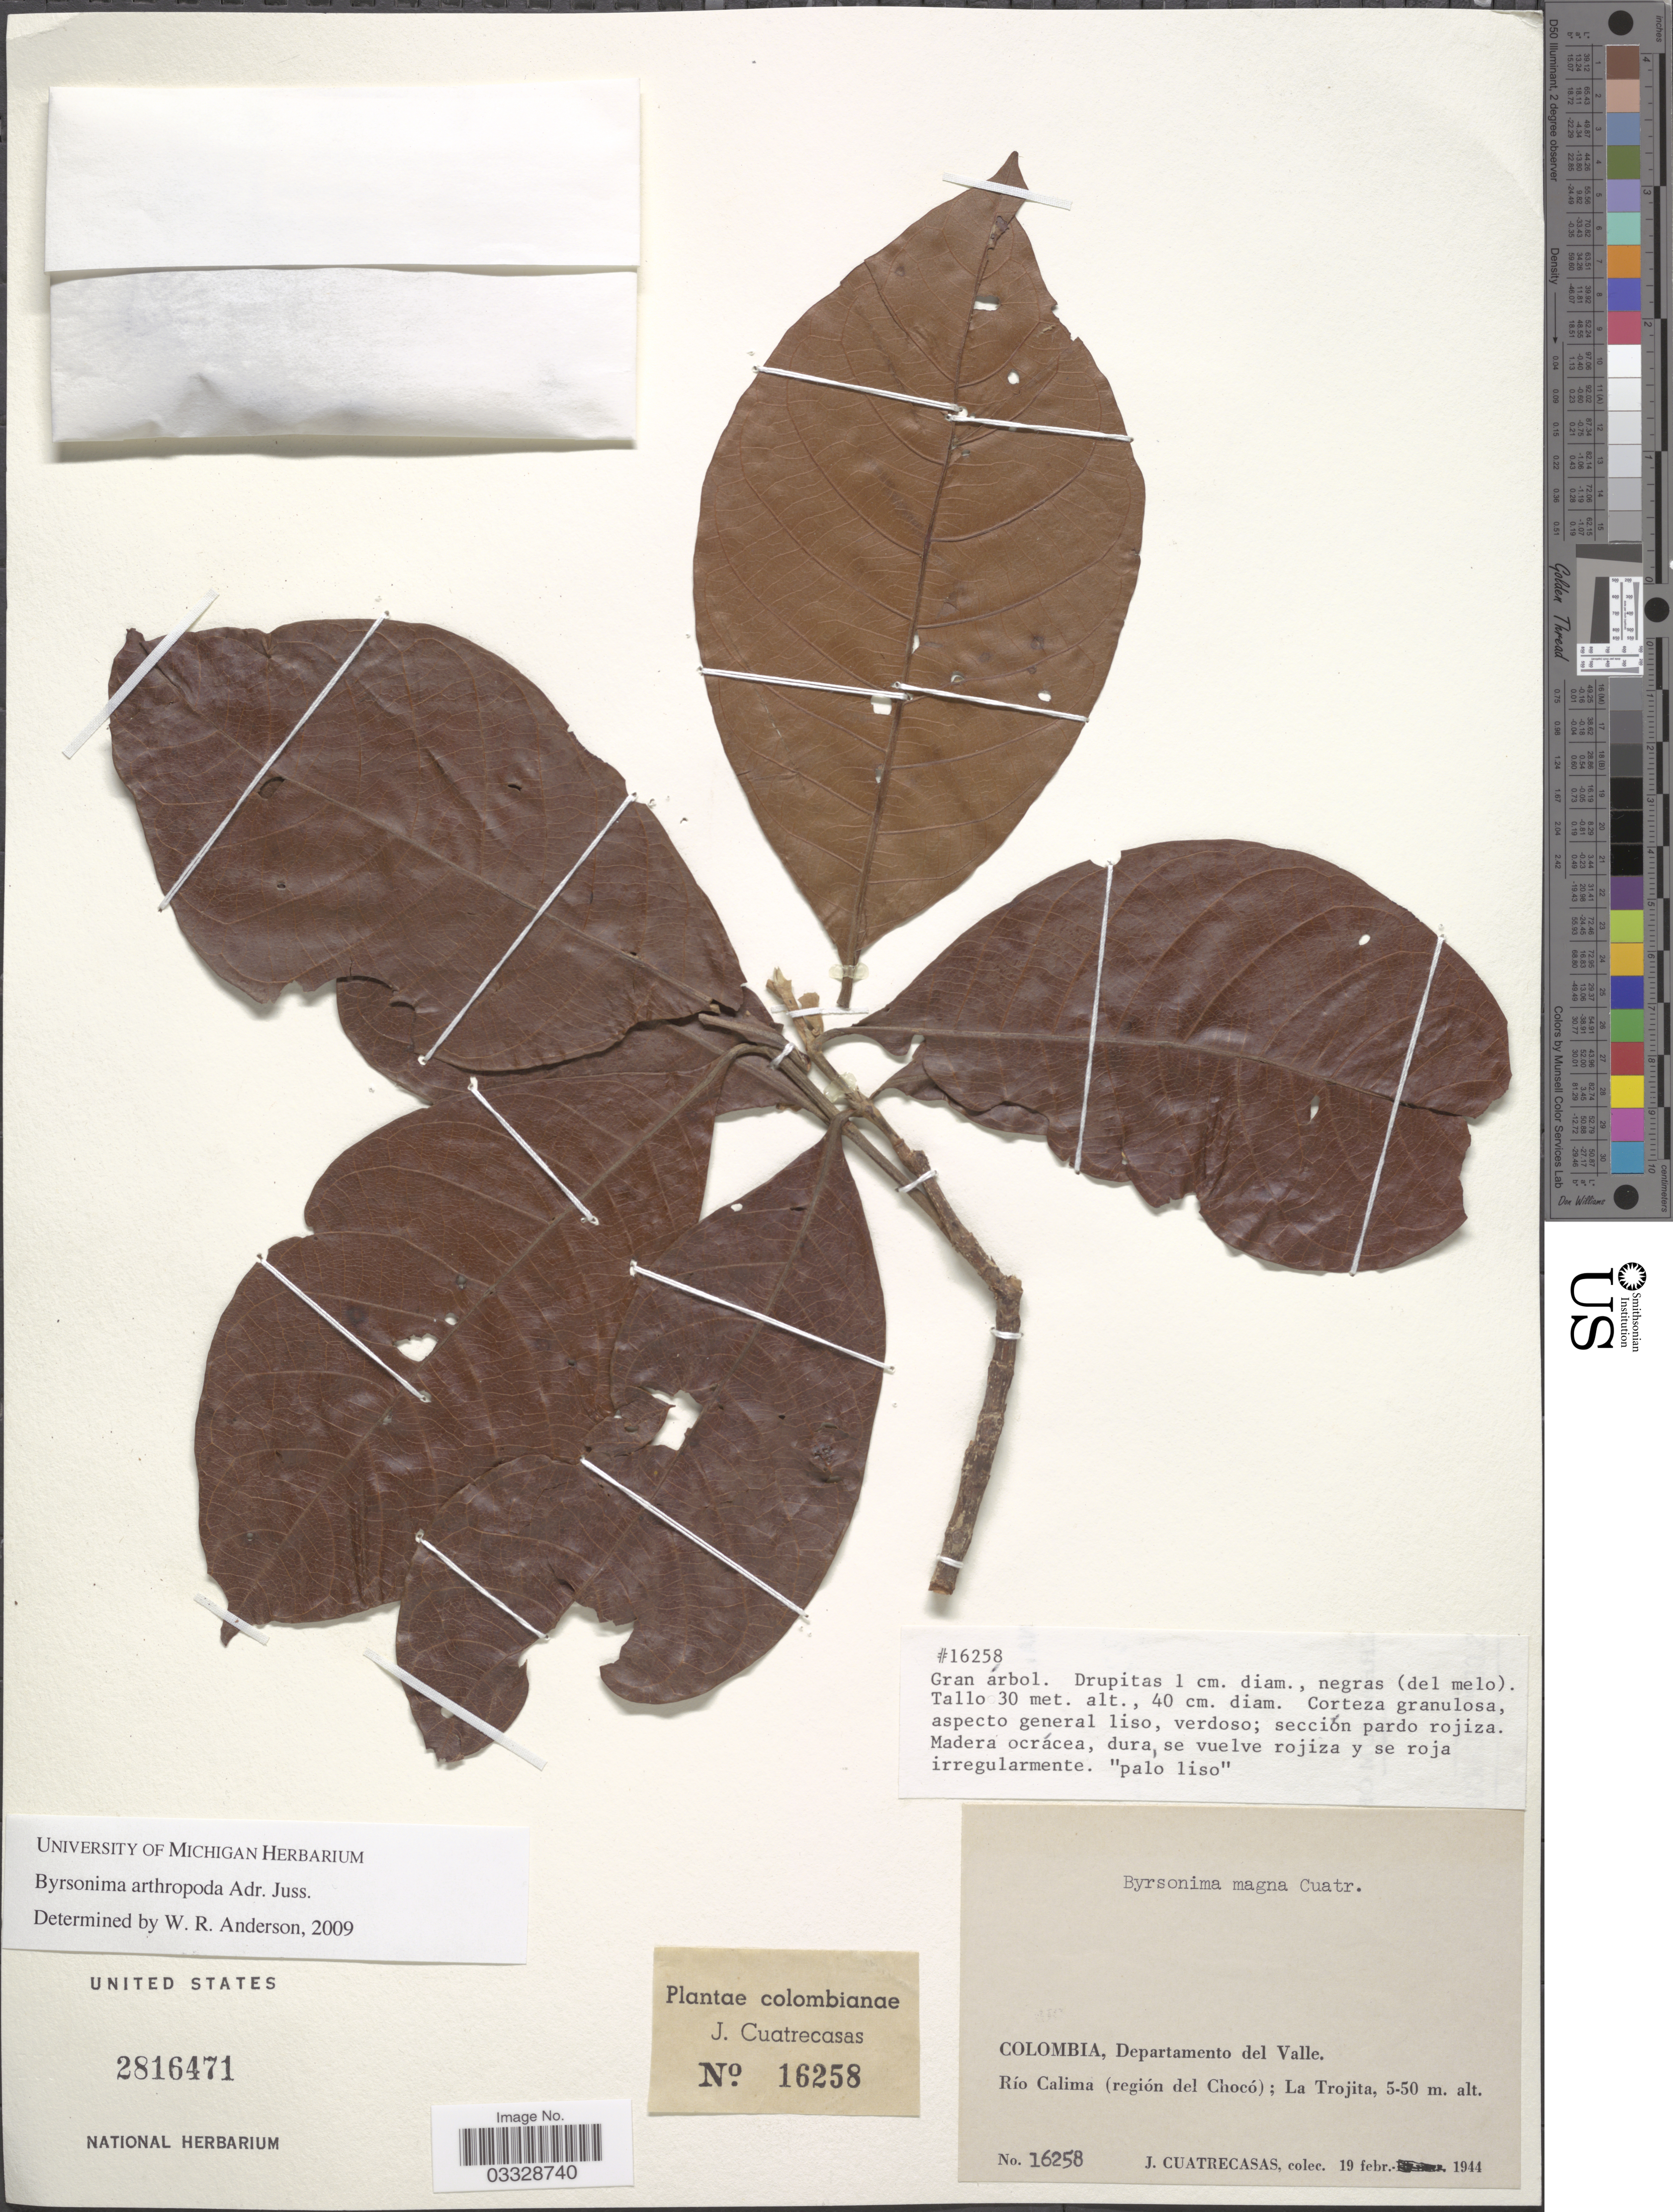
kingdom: Plantae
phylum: Tracheophyta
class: Magnoliopsida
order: Malpighiales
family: Malpighiaceae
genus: Byrsonima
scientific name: Byrsonima arthropoda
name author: A. Juss.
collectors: J. Cuatrecasas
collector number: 16258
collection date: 1944-02-19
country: Colombia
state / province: Valle del Cauca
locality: Departamento del Valle. Río Calima (región del Chocó); La Trojita.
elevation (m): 5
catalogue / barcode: US 2816471